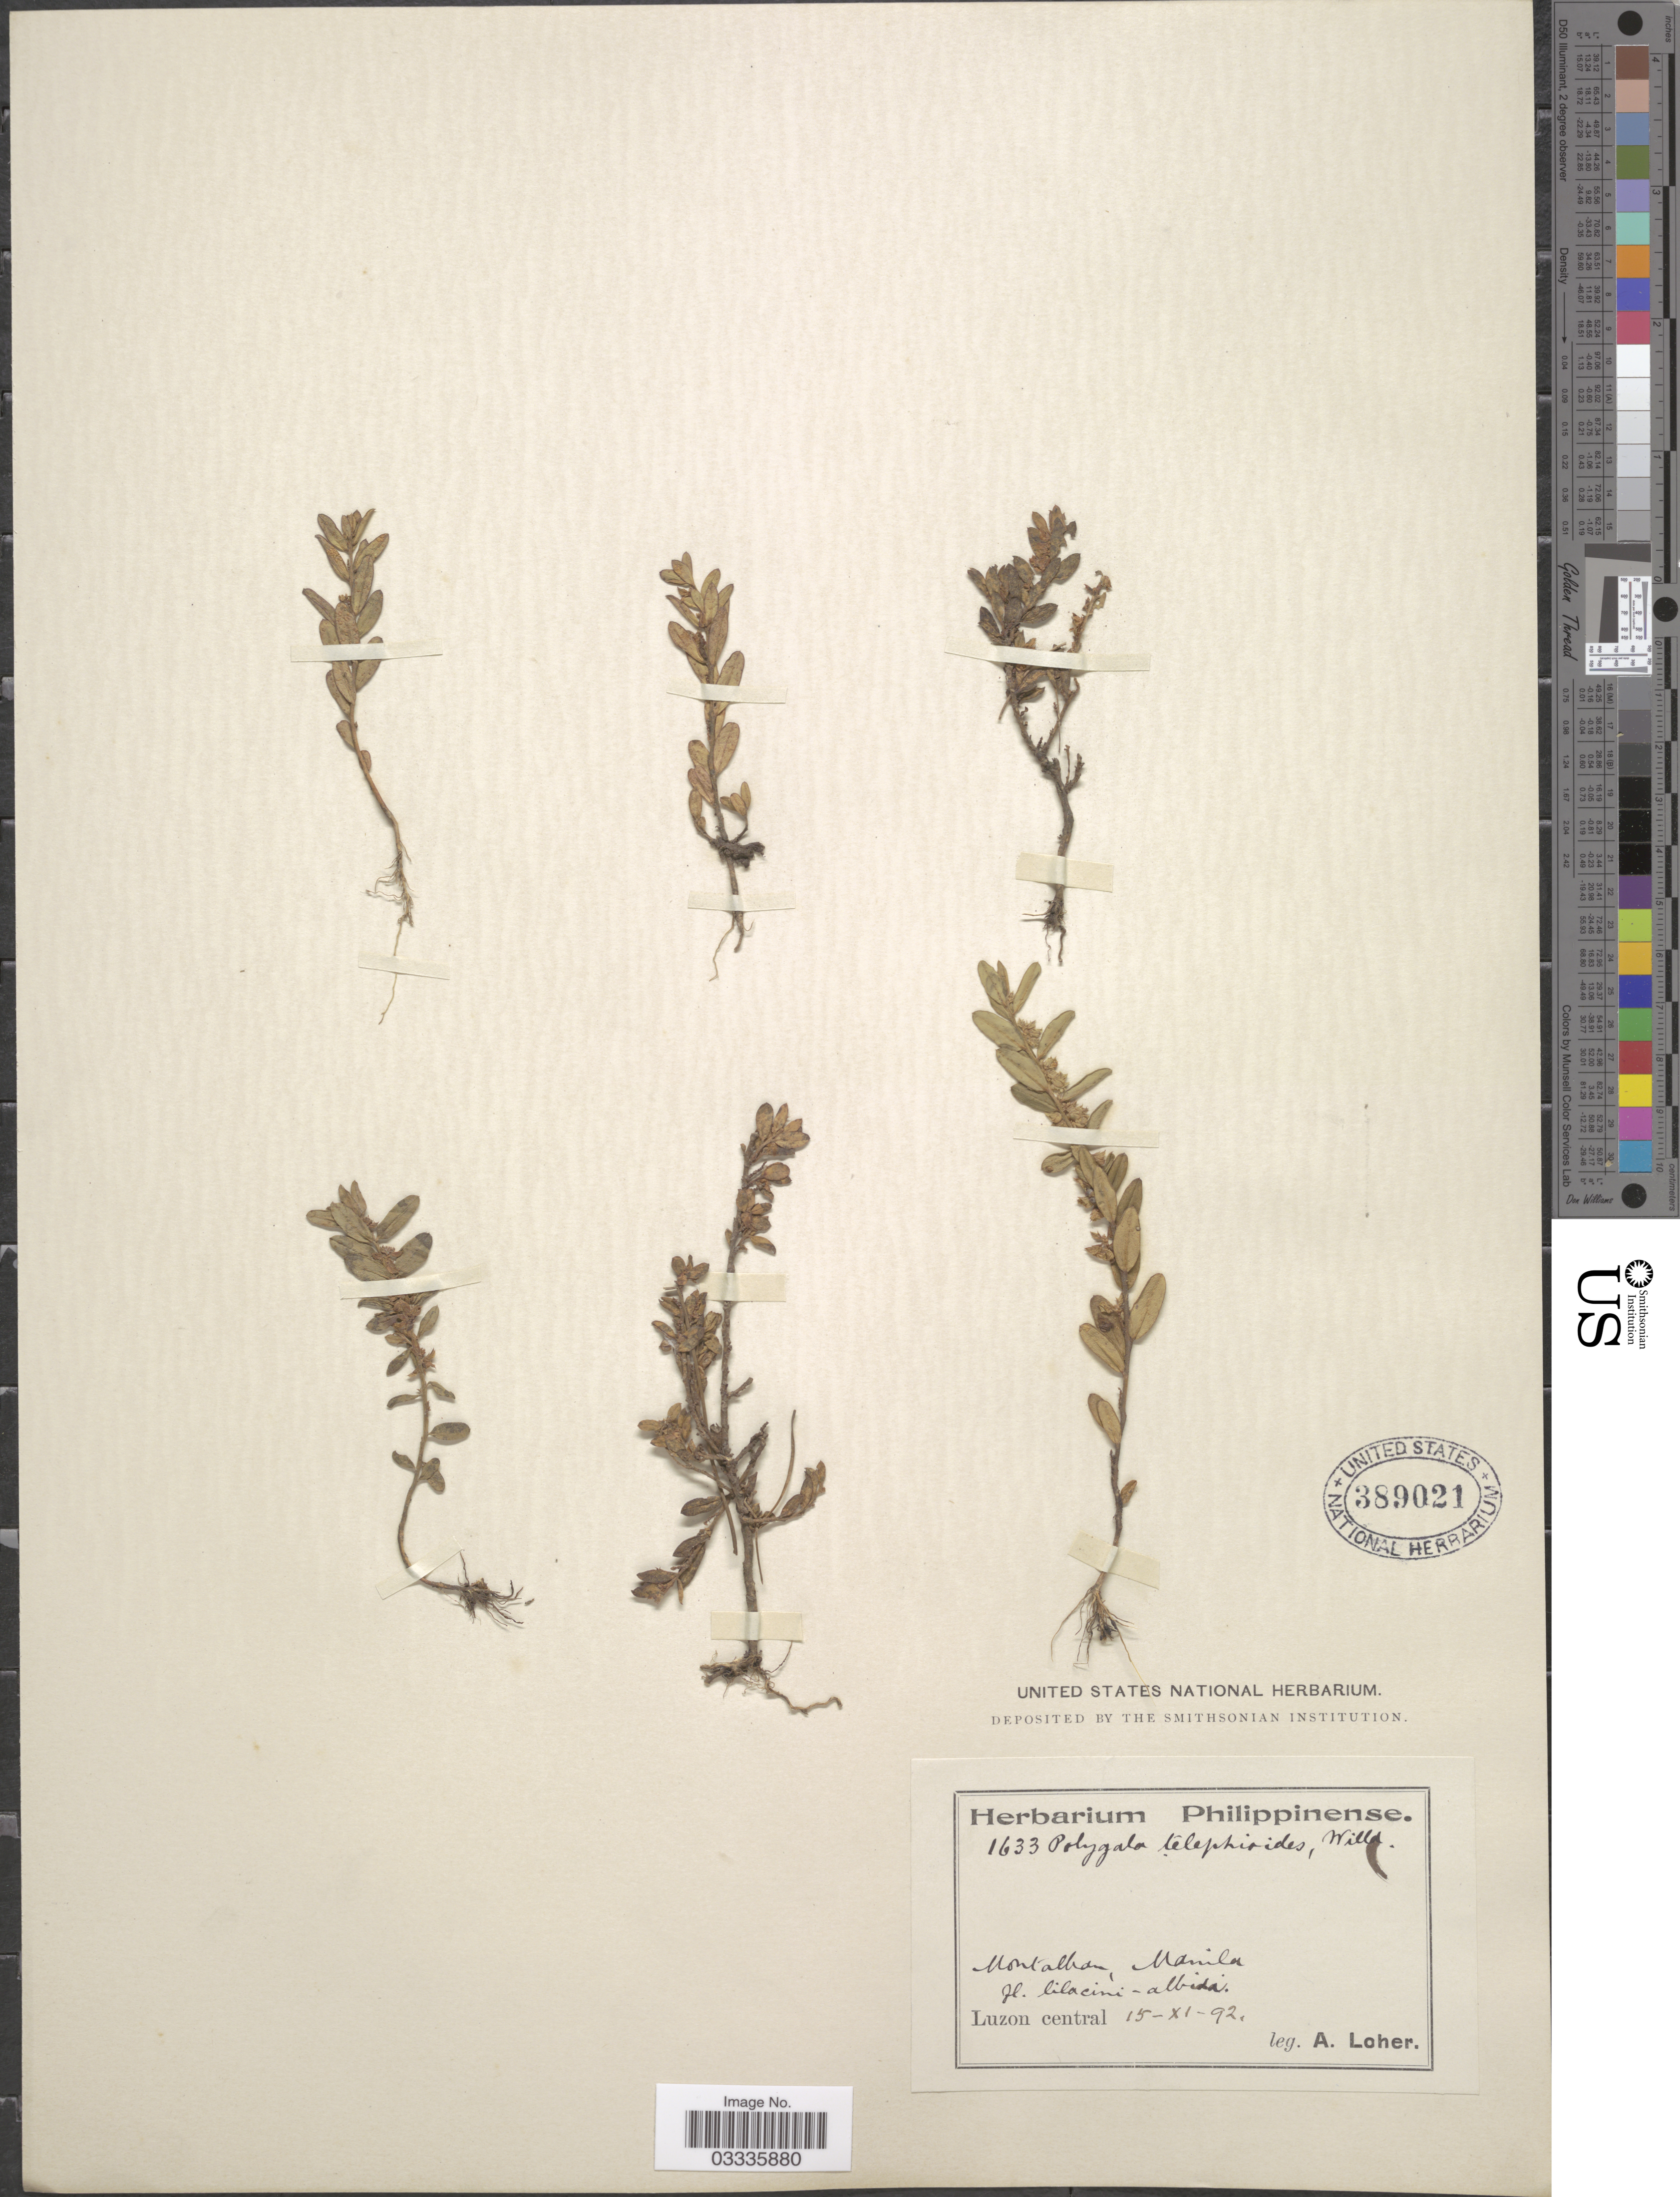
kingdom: Plantae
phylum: Tracheophyta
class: Magnoliopsida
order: Fabales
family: Polygalaceae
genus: Polygala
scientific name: Polygala telephioides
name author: Willd.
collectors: A. Loher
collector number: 1633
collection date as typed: Transcribed d/m/y: 15/11/92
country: Philippines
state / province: Central Luzon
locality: Montalban, Manila.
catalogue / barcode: US 389021